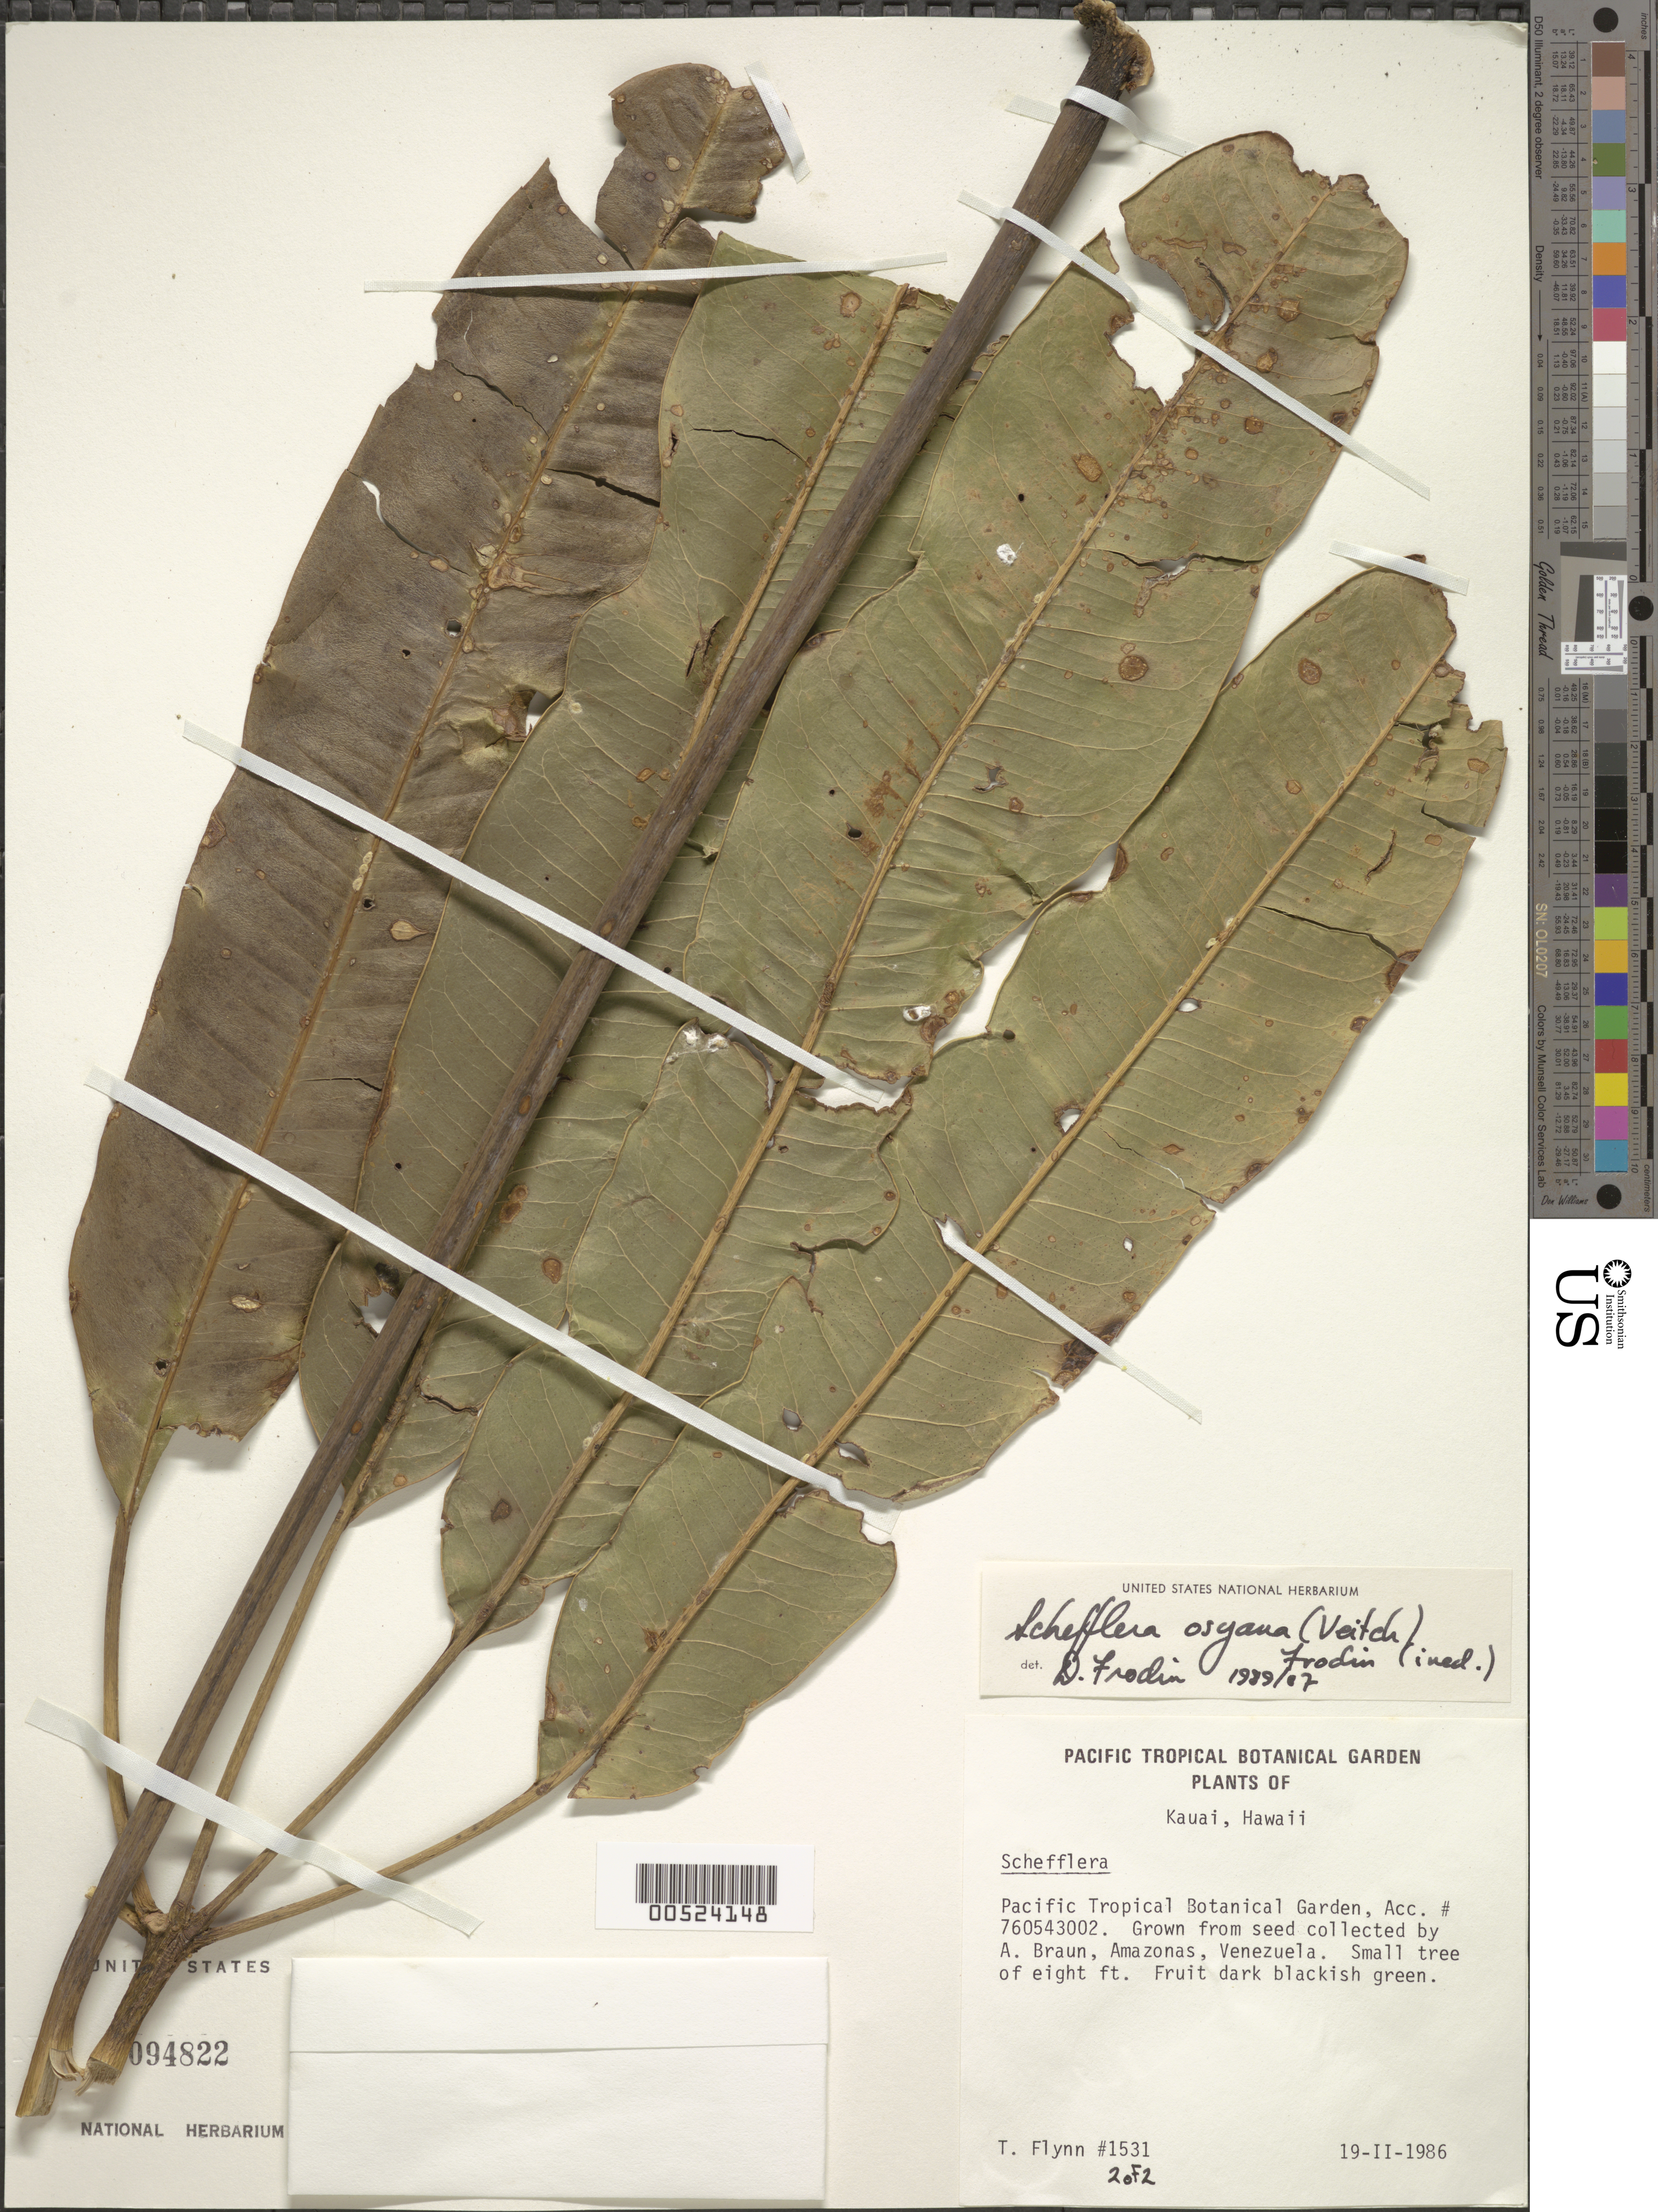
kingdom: Plantae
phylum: Tracheophyta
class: Magnoliopsida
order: Apiales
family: Araliaceae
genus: Plerandra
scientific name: Plerandra osyana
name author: (Veitch ex Regel) Lowry et al.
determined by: Wagner, W. L., (BOT), Smithsonian Institution - National Museum of Natural History (UNITED STATES)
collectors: T. W. Flynn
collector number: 1531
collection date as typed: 19 Feb 1986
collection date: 1986-02-19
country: United States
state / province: Hawaii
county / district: Kauai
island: Kaua'i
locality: Pacific Tropical Botanical Garden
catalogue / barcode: US 3094822